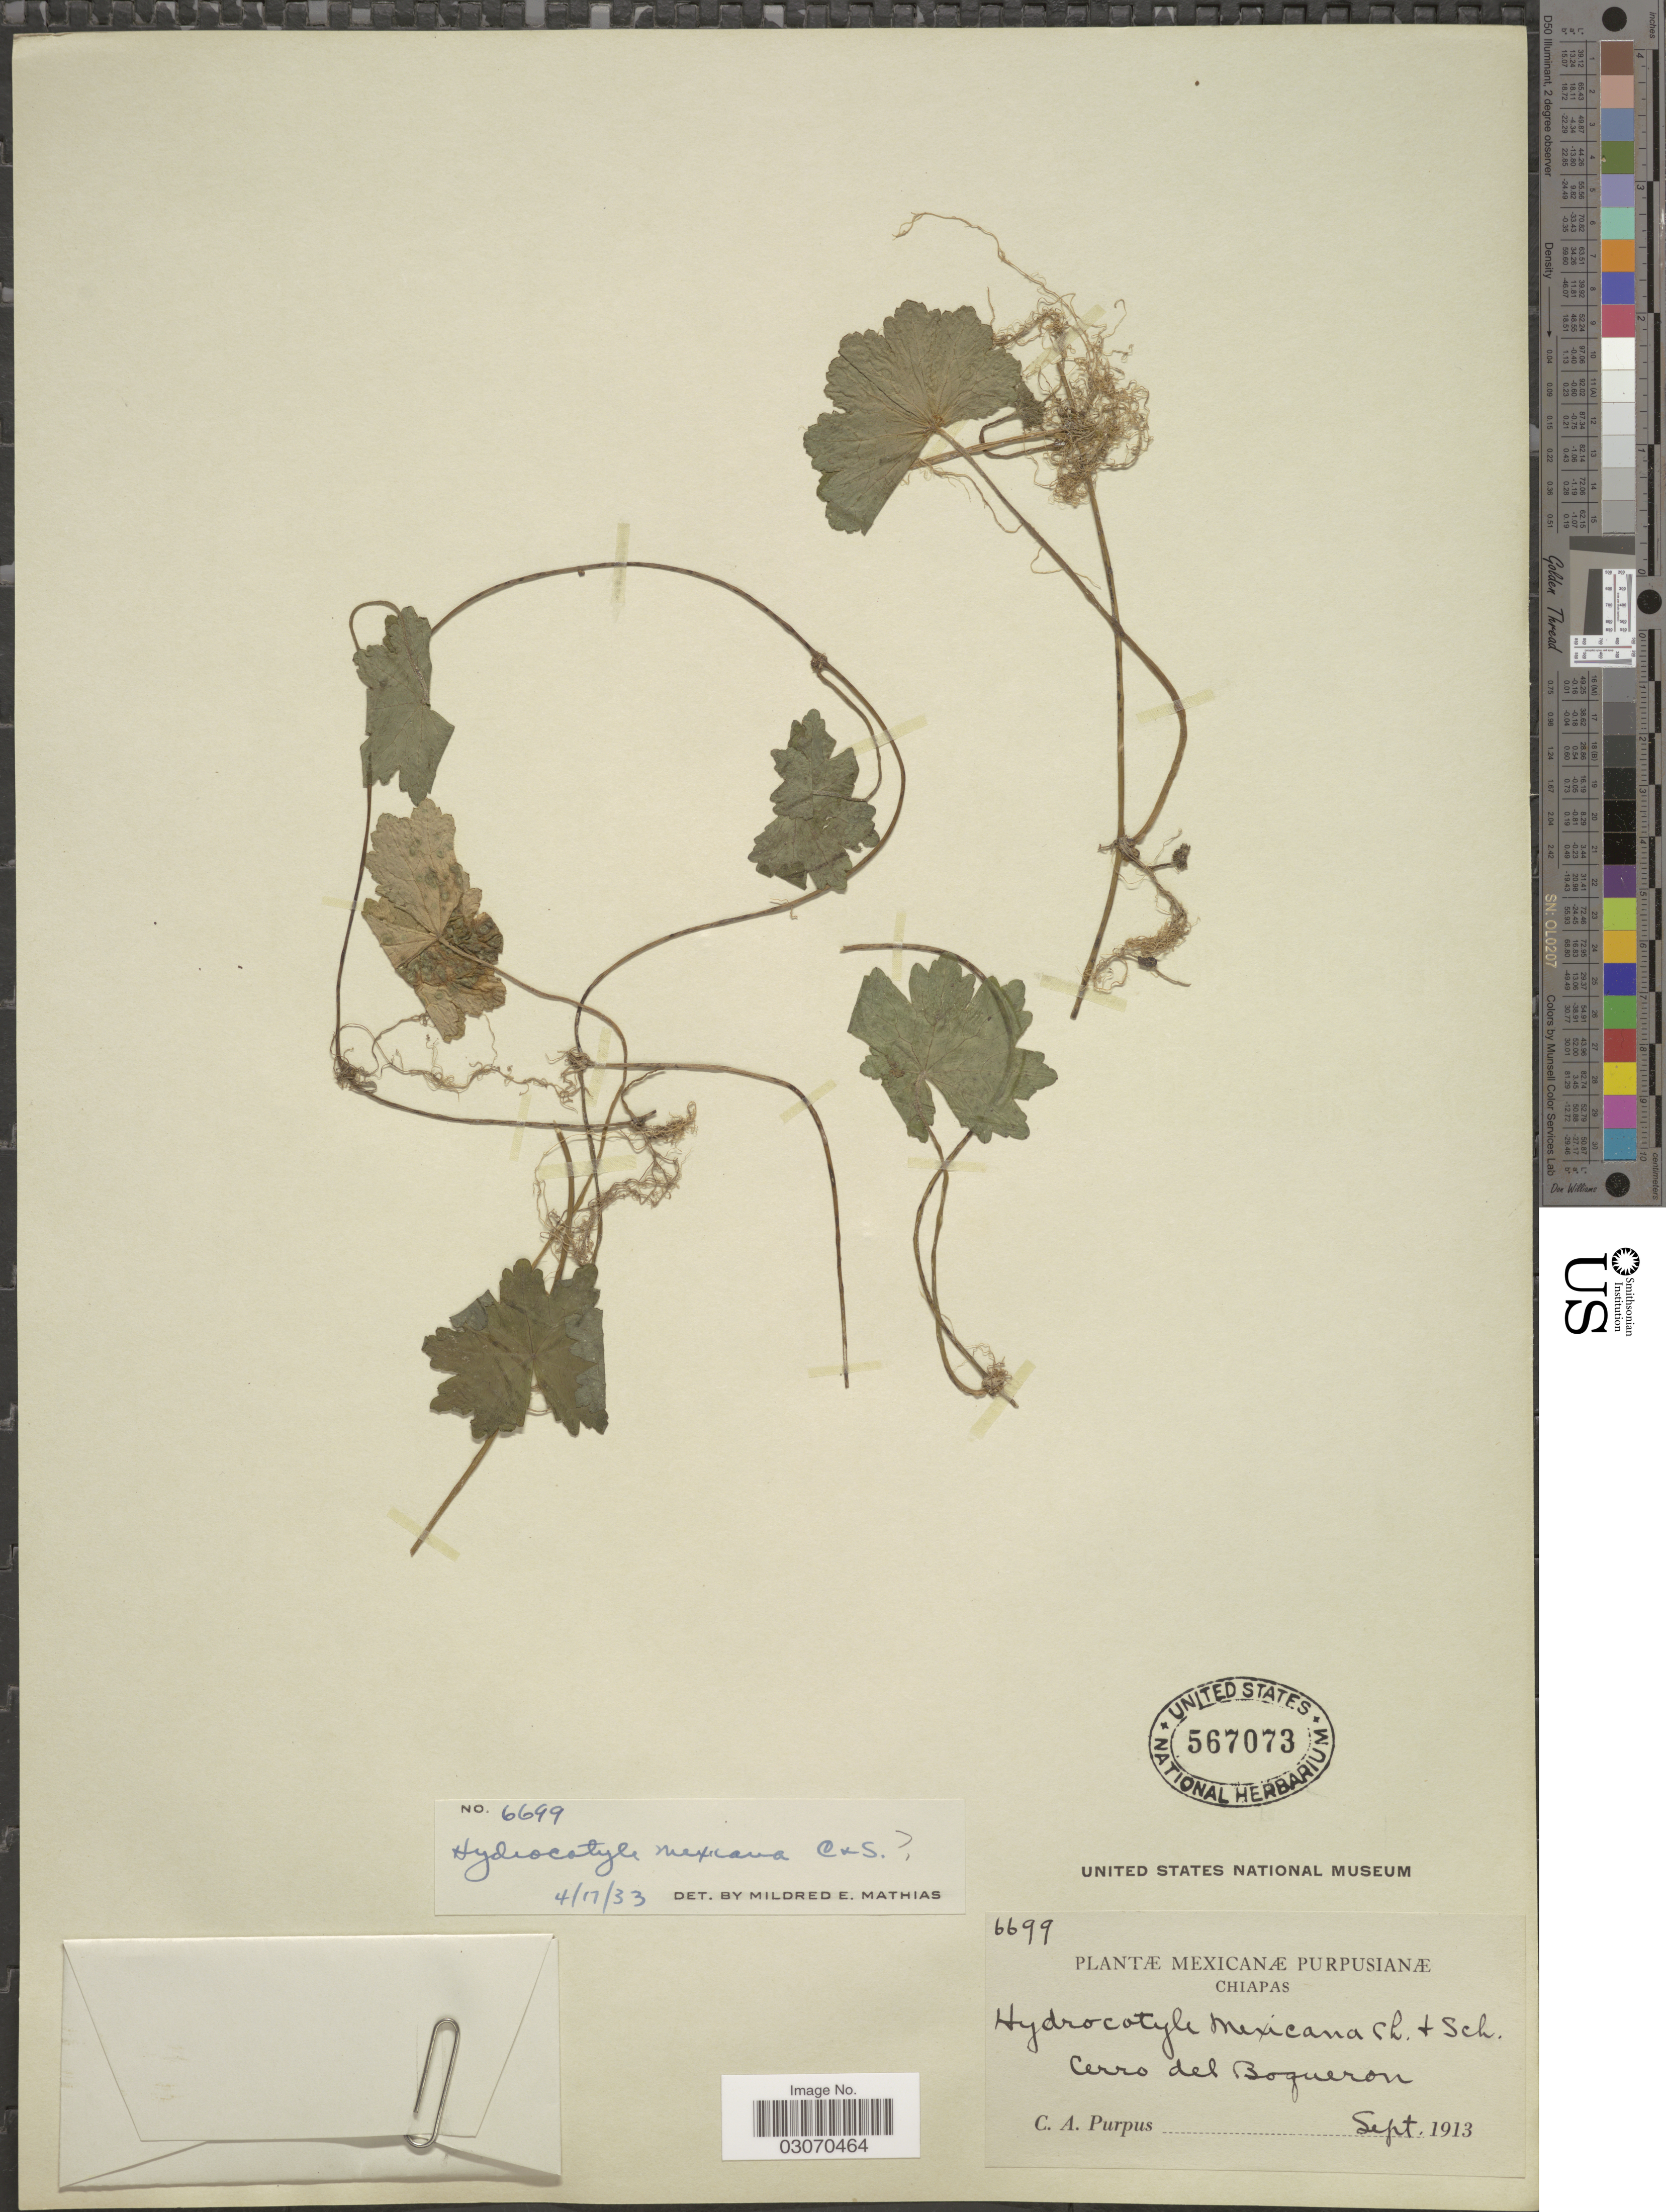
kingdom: Plantae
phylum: Tracheophyta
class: Magnoliopsida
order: Apiales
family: Araliaceae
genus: Hydrocotyle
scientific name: Hydrocotyle mexicana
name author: Schltdl. & Cham.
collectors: C. A. Purpus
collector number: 6699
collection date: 1913-09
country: Mexico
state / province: Chiapas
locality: Cerro del Boqueron.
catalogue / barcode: US 567073